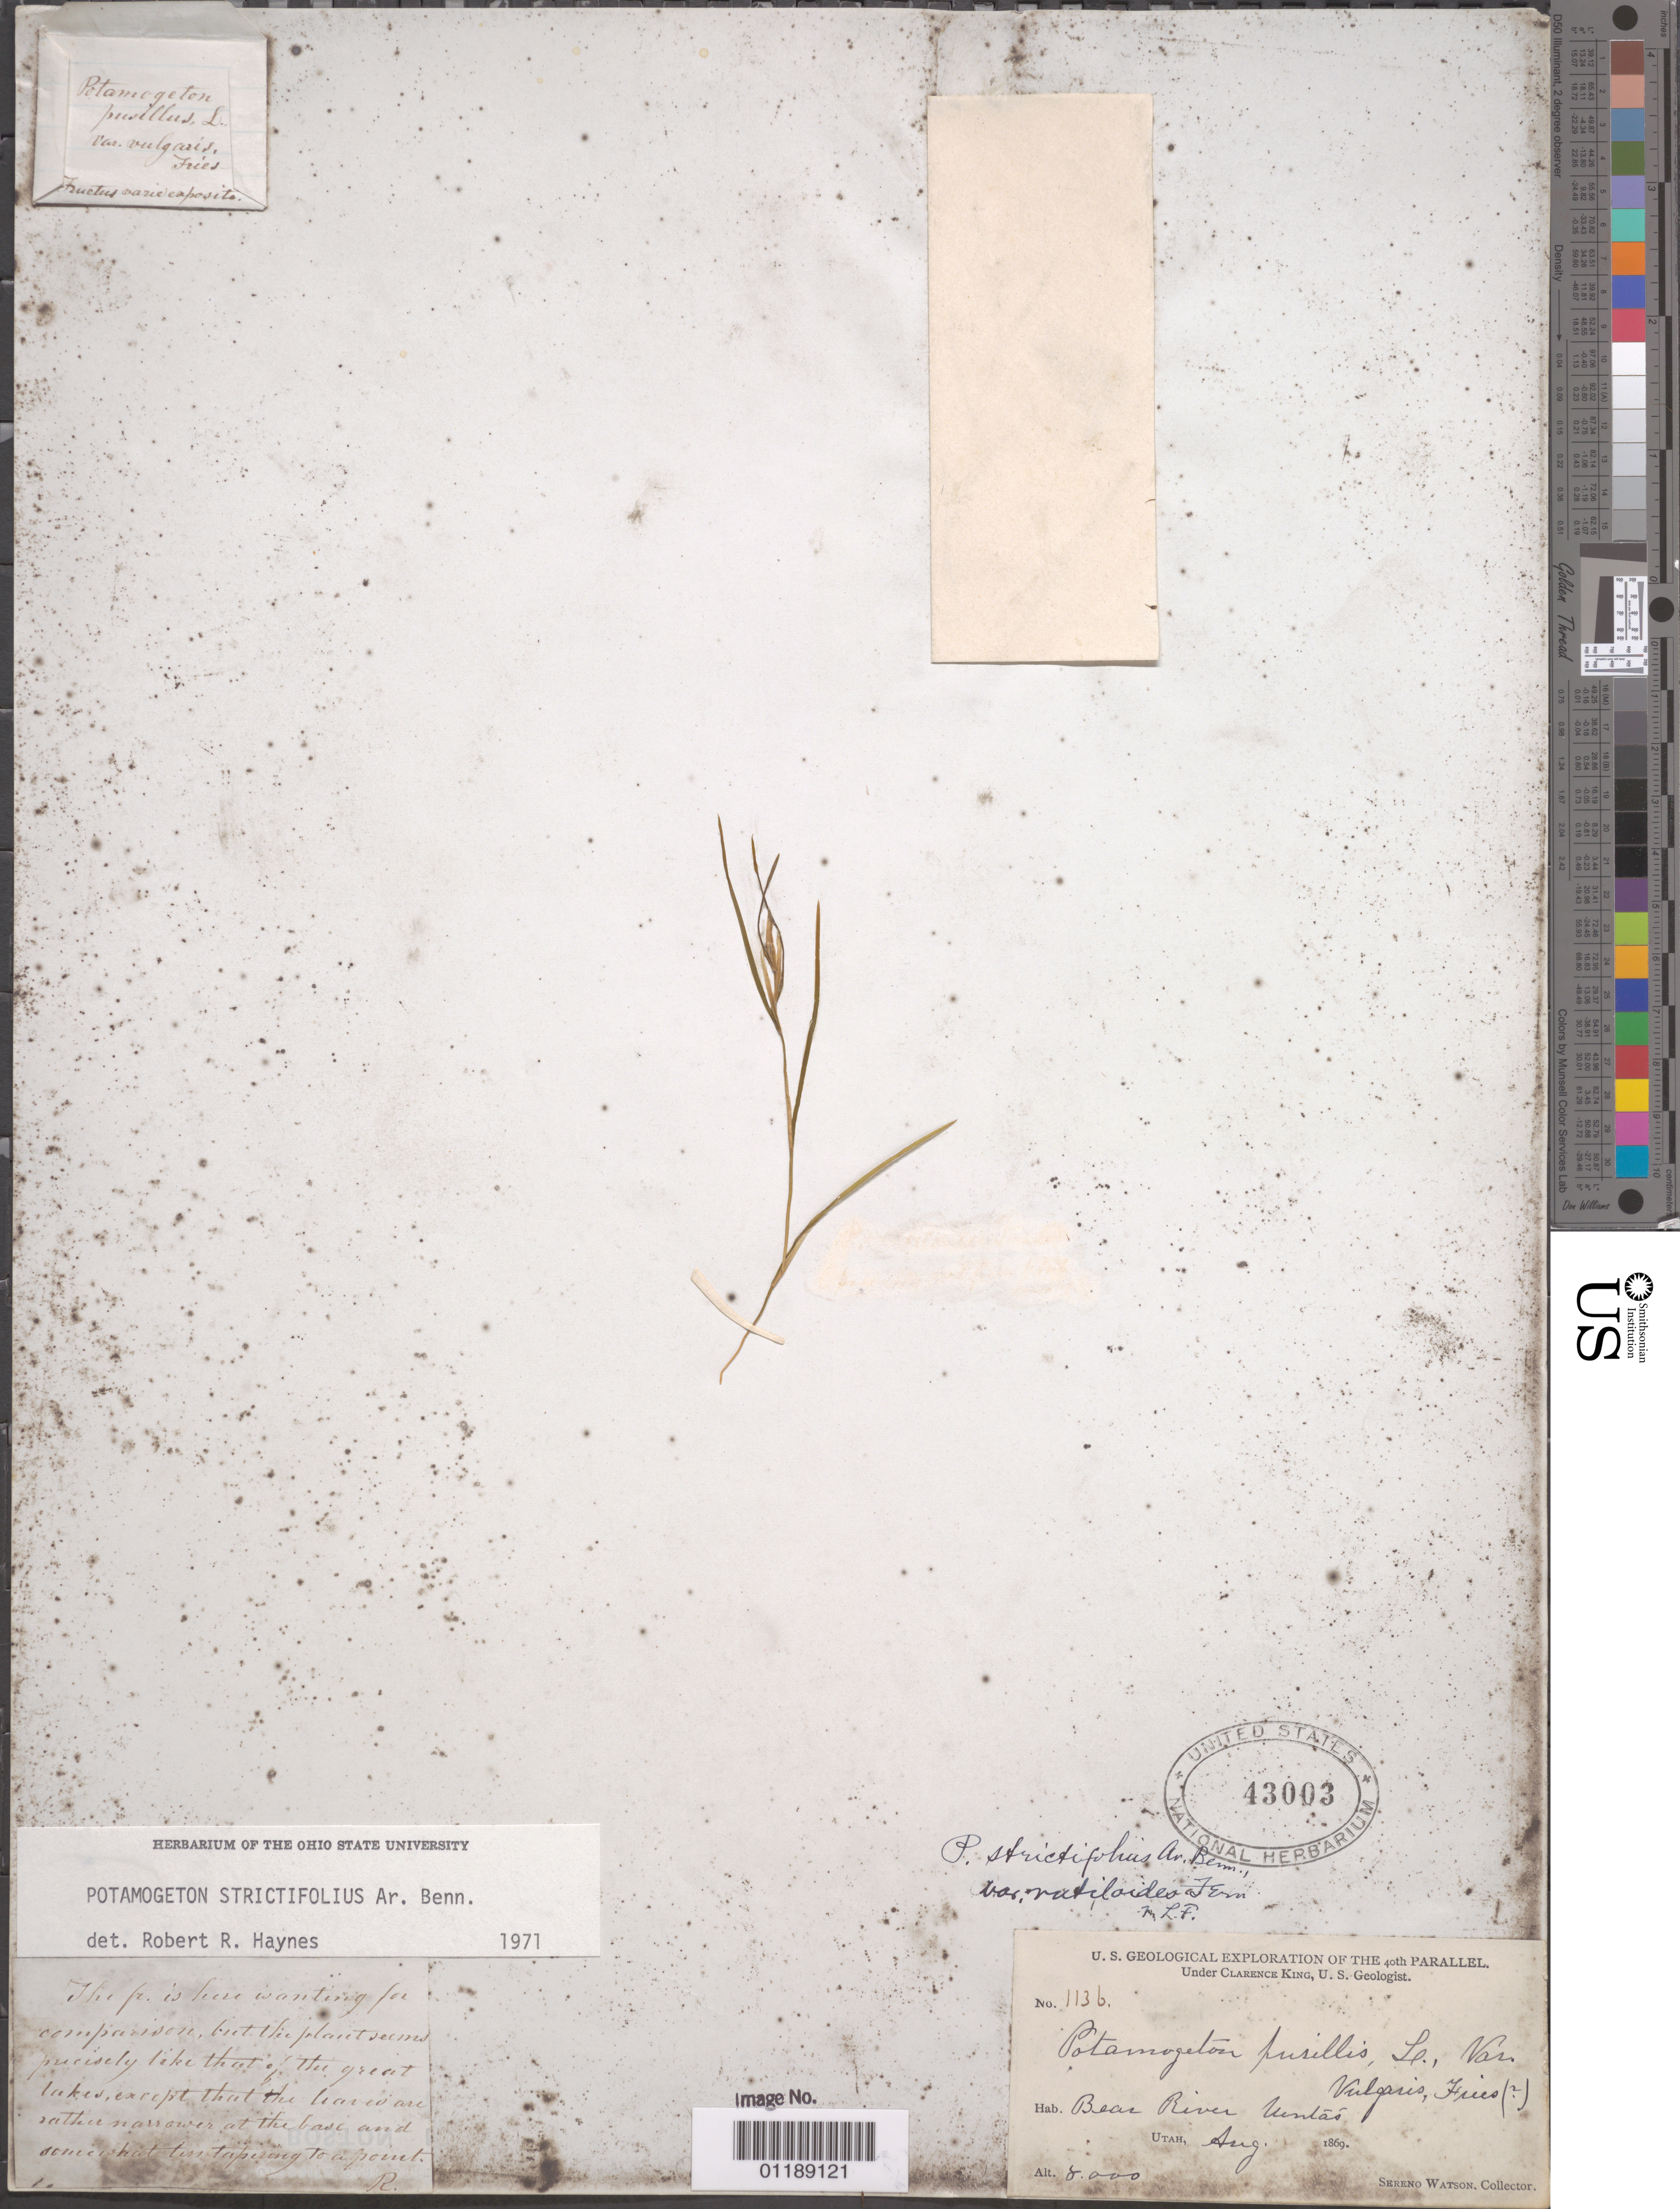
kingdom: Plantae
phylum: Tracheophyta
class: Liliopsida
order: Alismatales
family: Potamogetonaceae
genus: Potamogeton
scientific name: Potamogeton strictifolius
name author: A. Benn.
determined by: Haynes, R. R.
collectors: S. Watson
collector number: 1136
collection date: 1869-08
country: United States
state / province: Utah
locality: Bear River, Uintas.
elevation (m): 2438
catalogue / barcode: US 43003